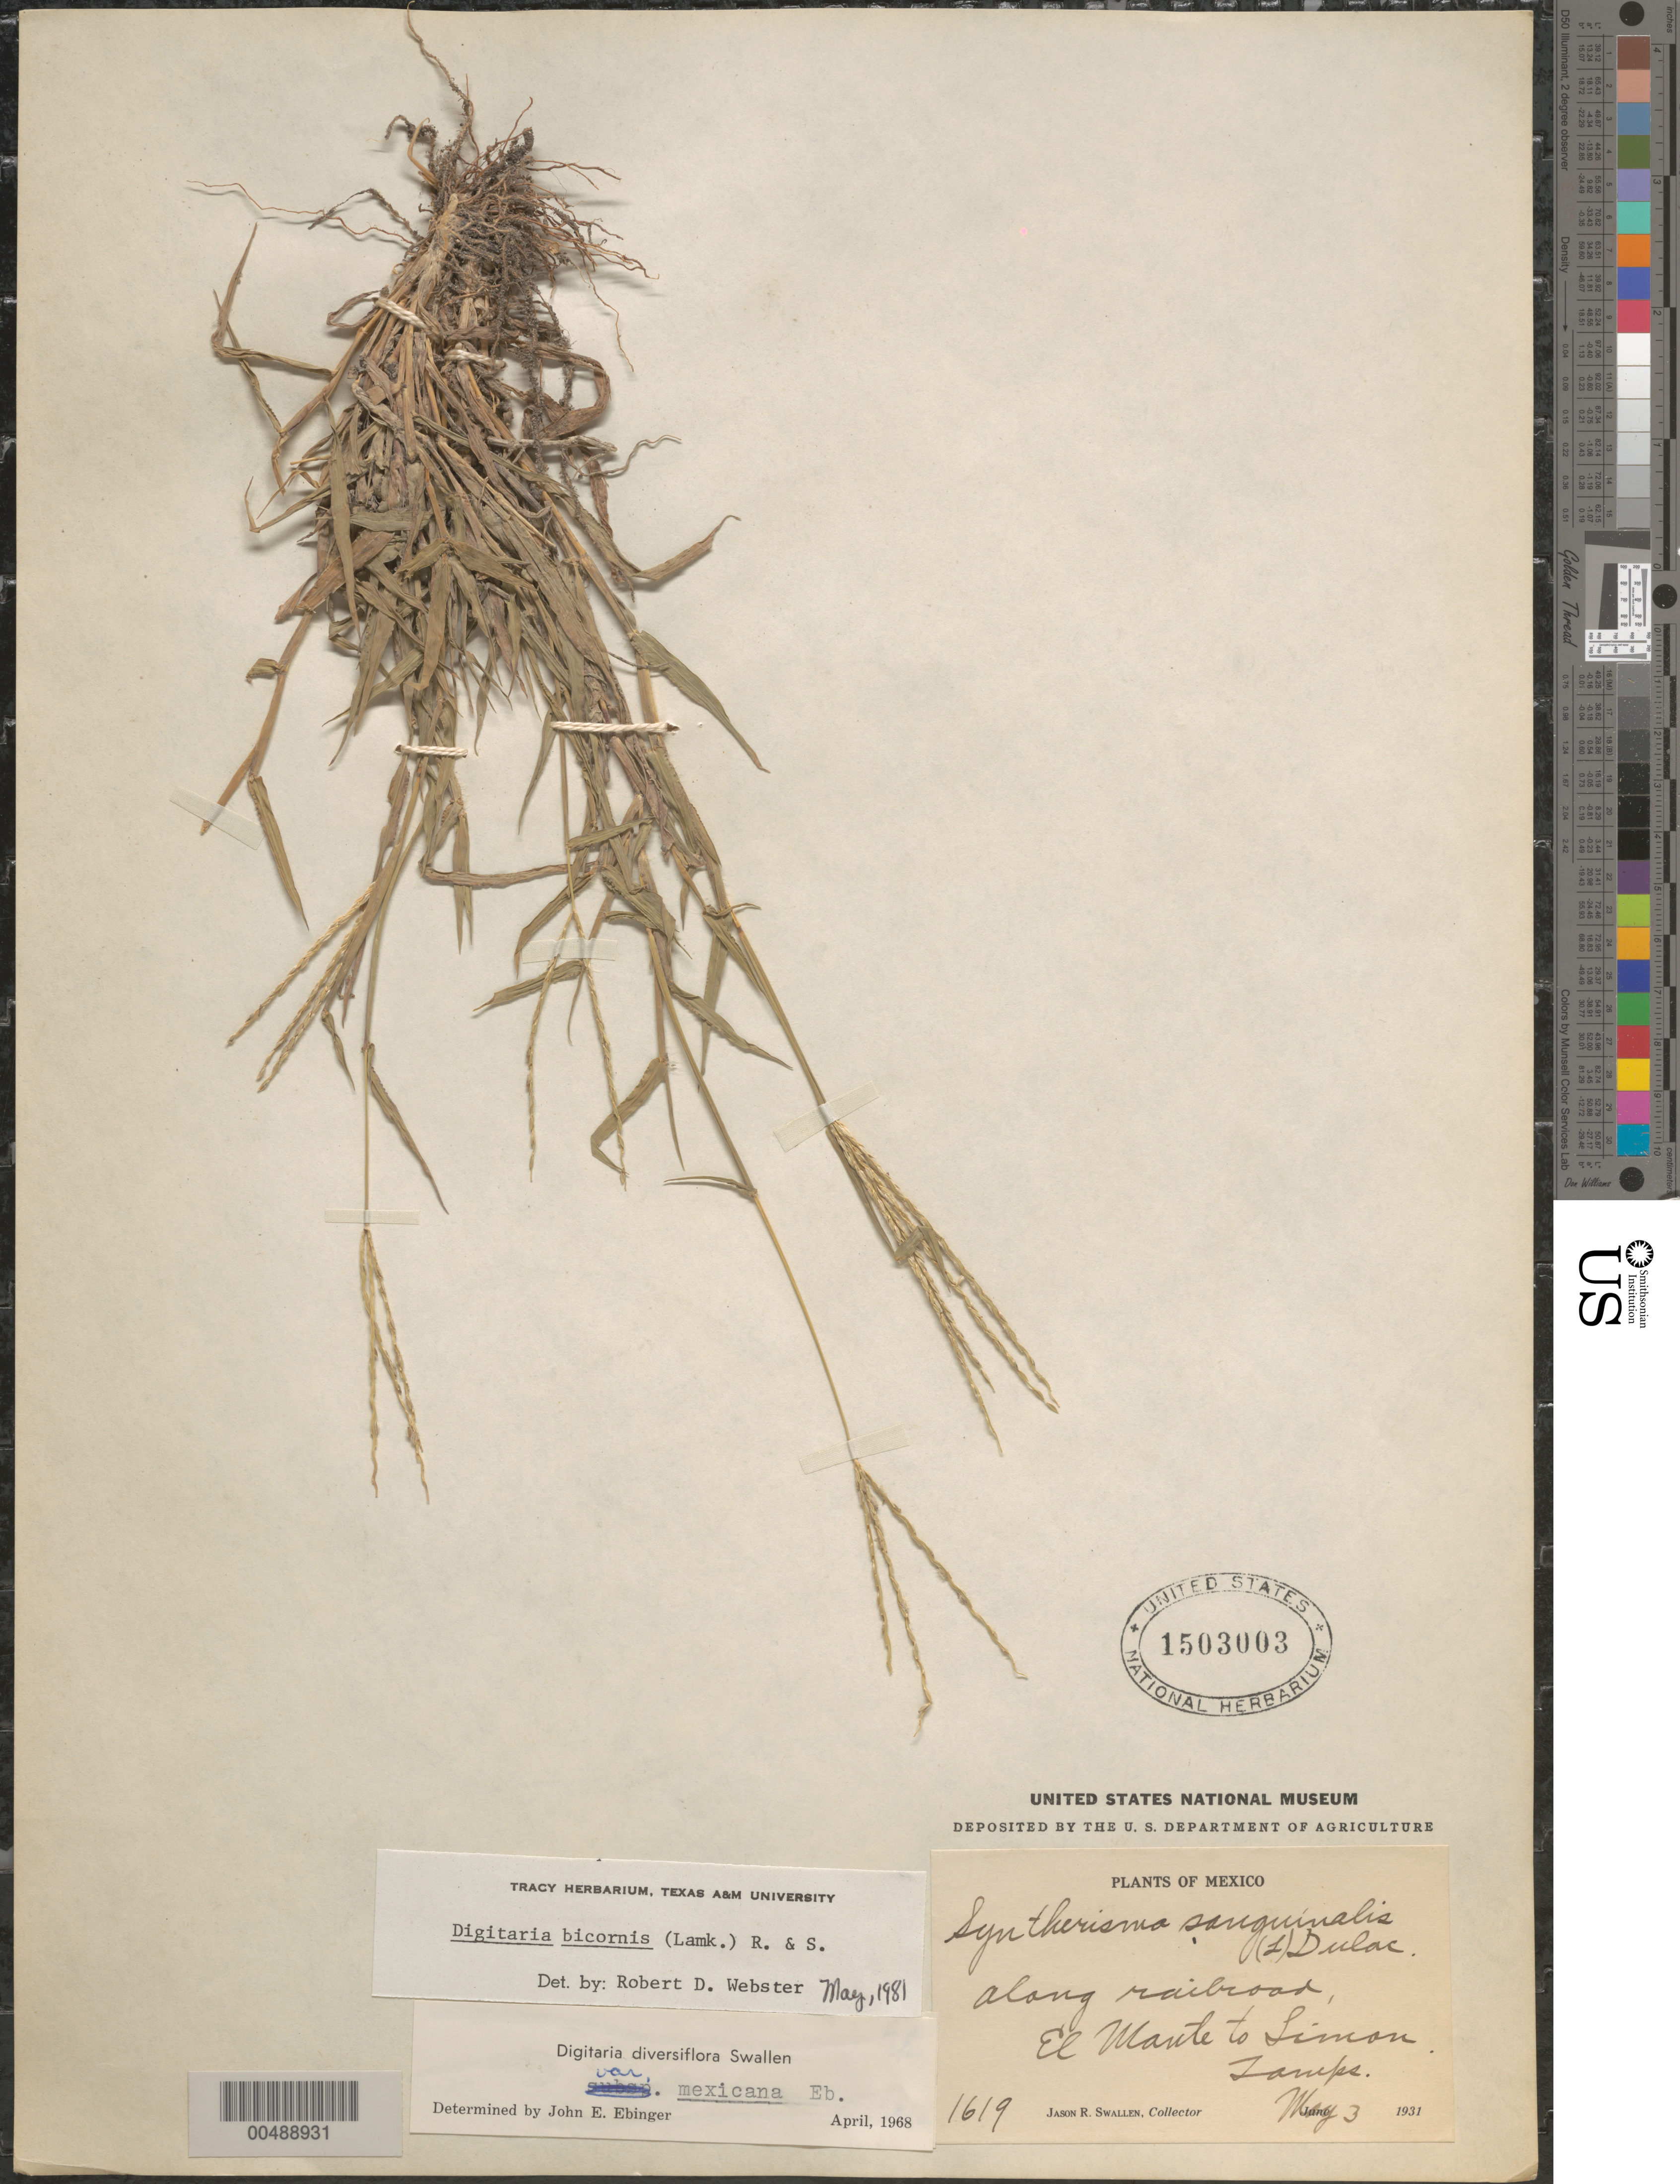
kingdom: Plantae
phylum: Tracheophyta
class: Liliopsida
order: Poales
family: Poaceae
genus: Digitaria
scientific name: Digitaria bicornis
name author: (Lam.) Roem. & Schult.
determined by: Webster, Robert D.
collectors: J. R. Swallen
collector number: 1619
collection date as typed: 3 May 1931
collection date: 1931-05-03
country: Mexico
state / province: Tamaulipas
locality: El Mante to Limon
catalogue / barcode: US 1503003